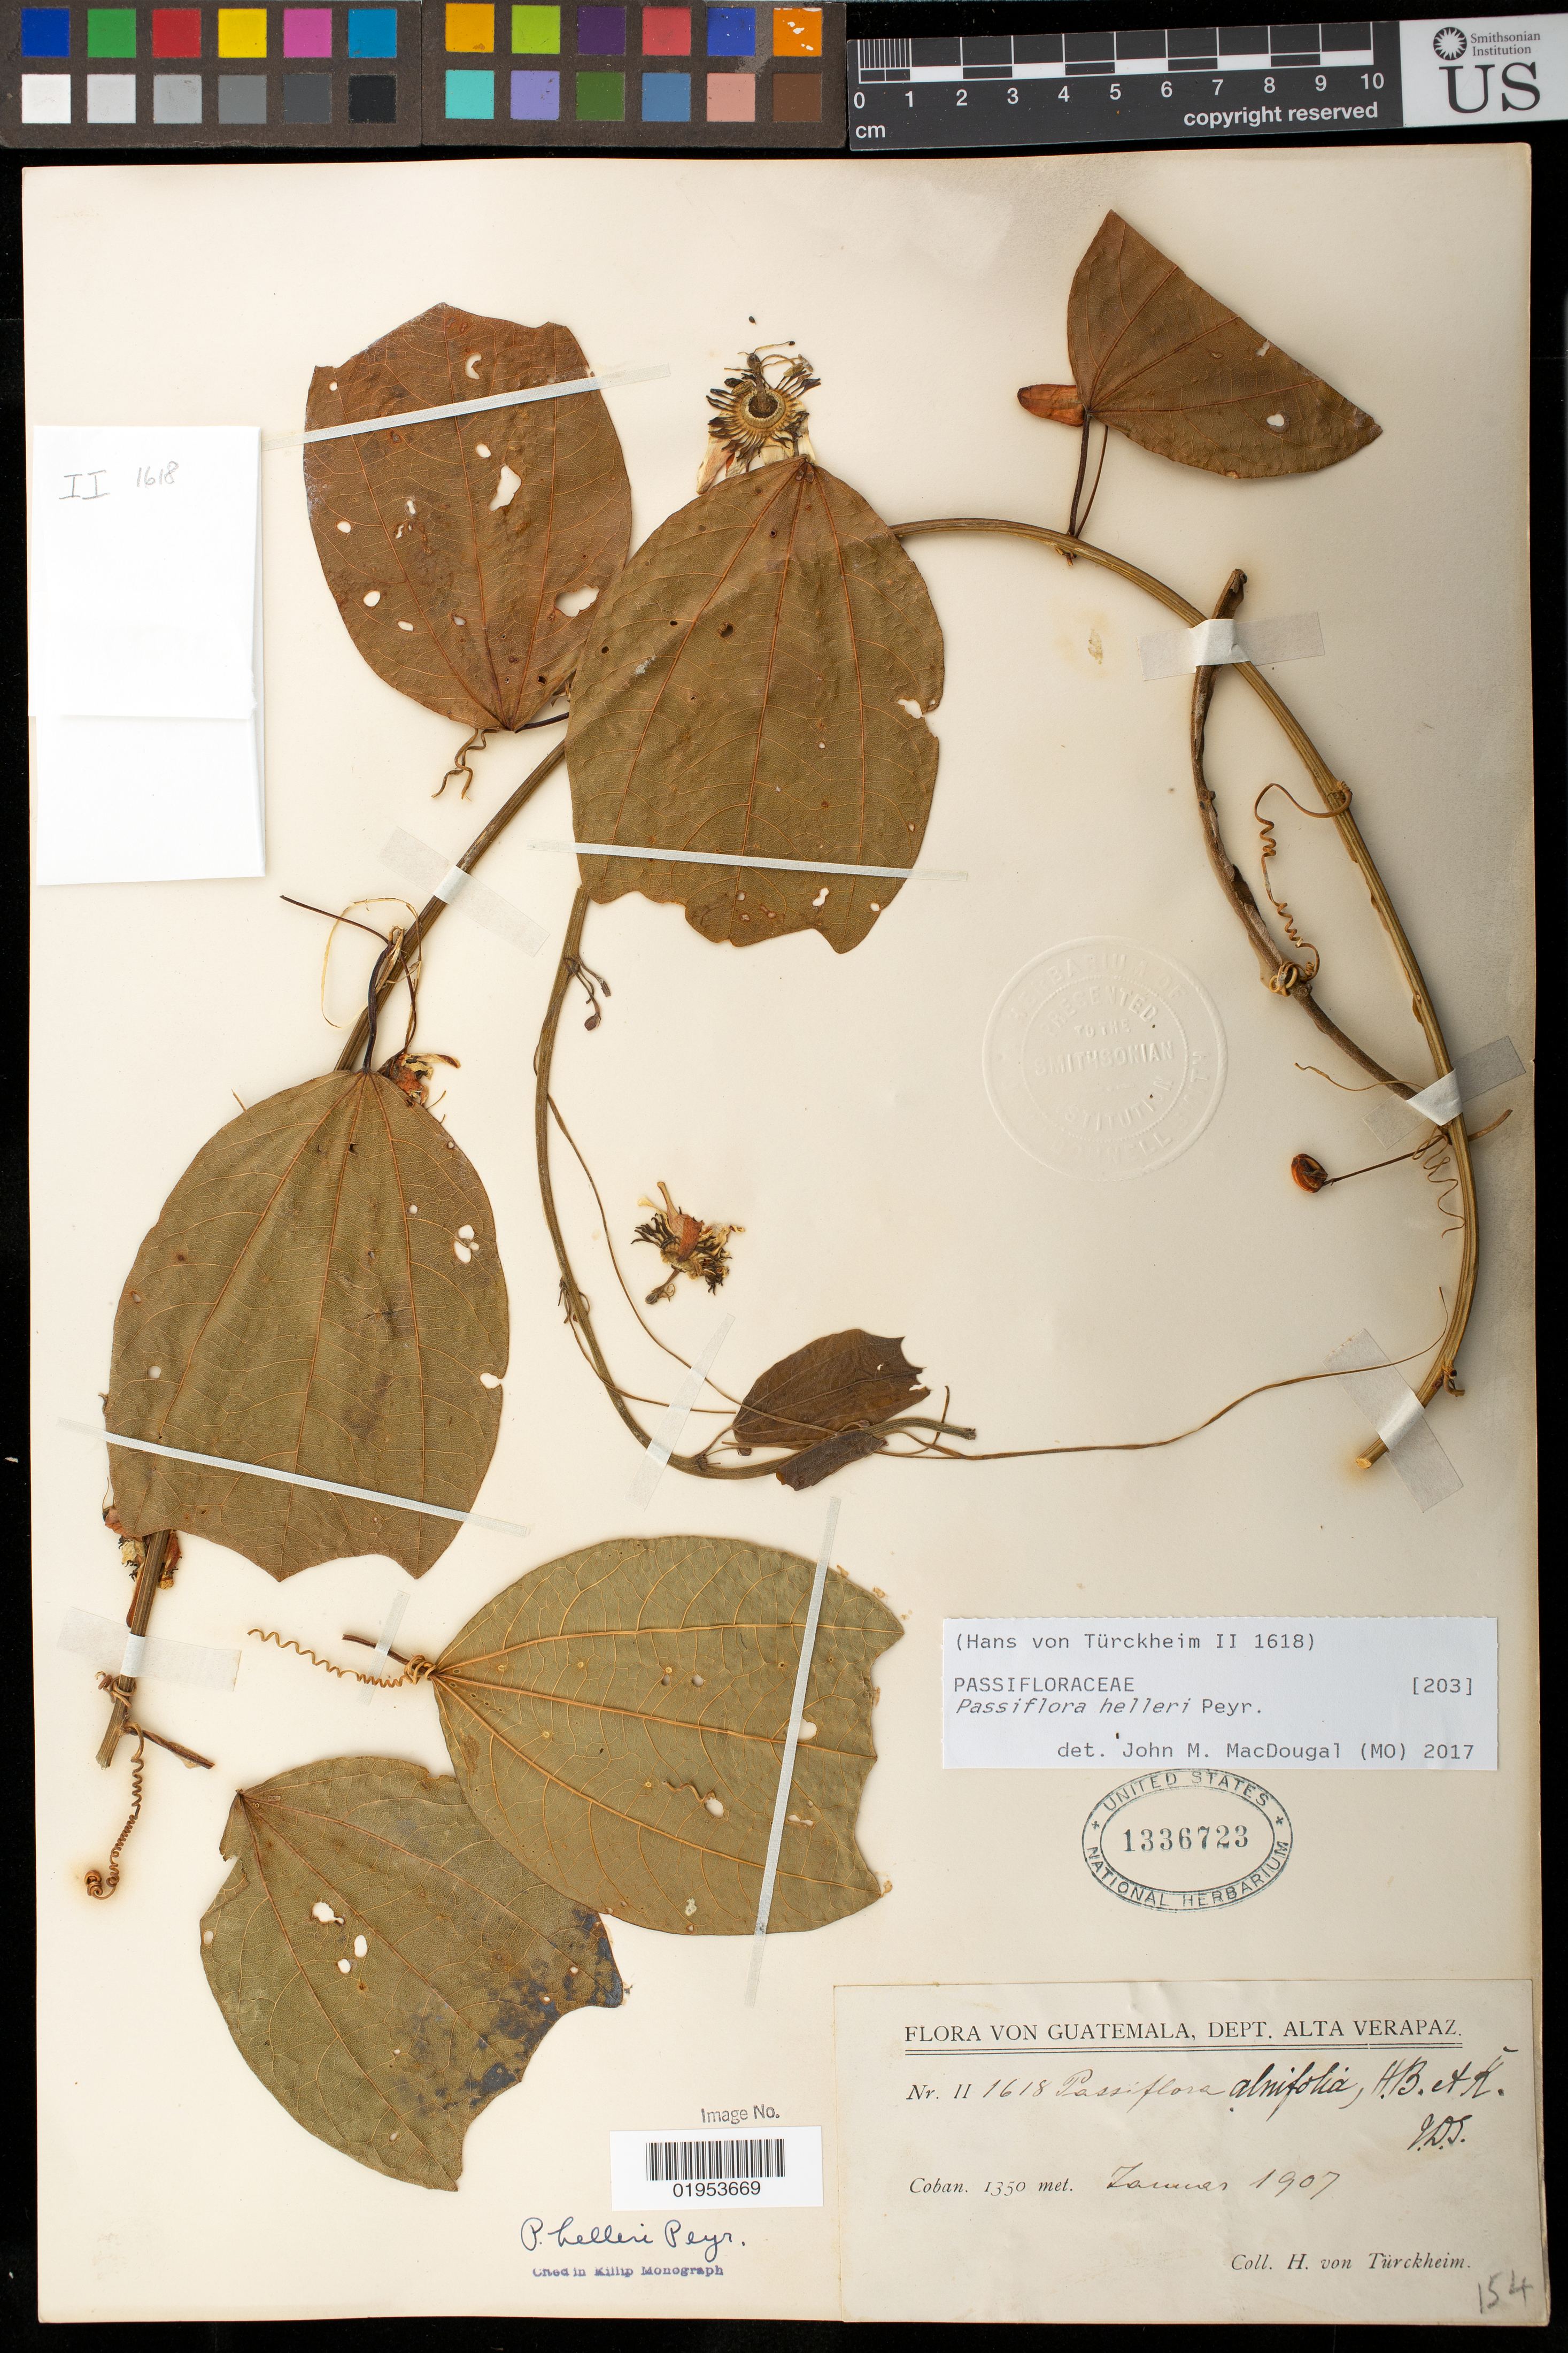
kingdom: Plantae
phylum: Tracheophyta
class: Magnoliopsida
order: Malpighiales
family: Passifloraceae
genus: Passiflora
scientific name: Passiflora helleri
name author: Peyr.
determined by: MacDougal, John M.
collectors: H. von Türckheim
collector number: II 1618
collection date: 1907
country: Guatemala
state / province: Alta Verapaz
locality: Cobán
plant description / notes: ex herb. John Donnell Smith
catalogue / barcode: US 1336723